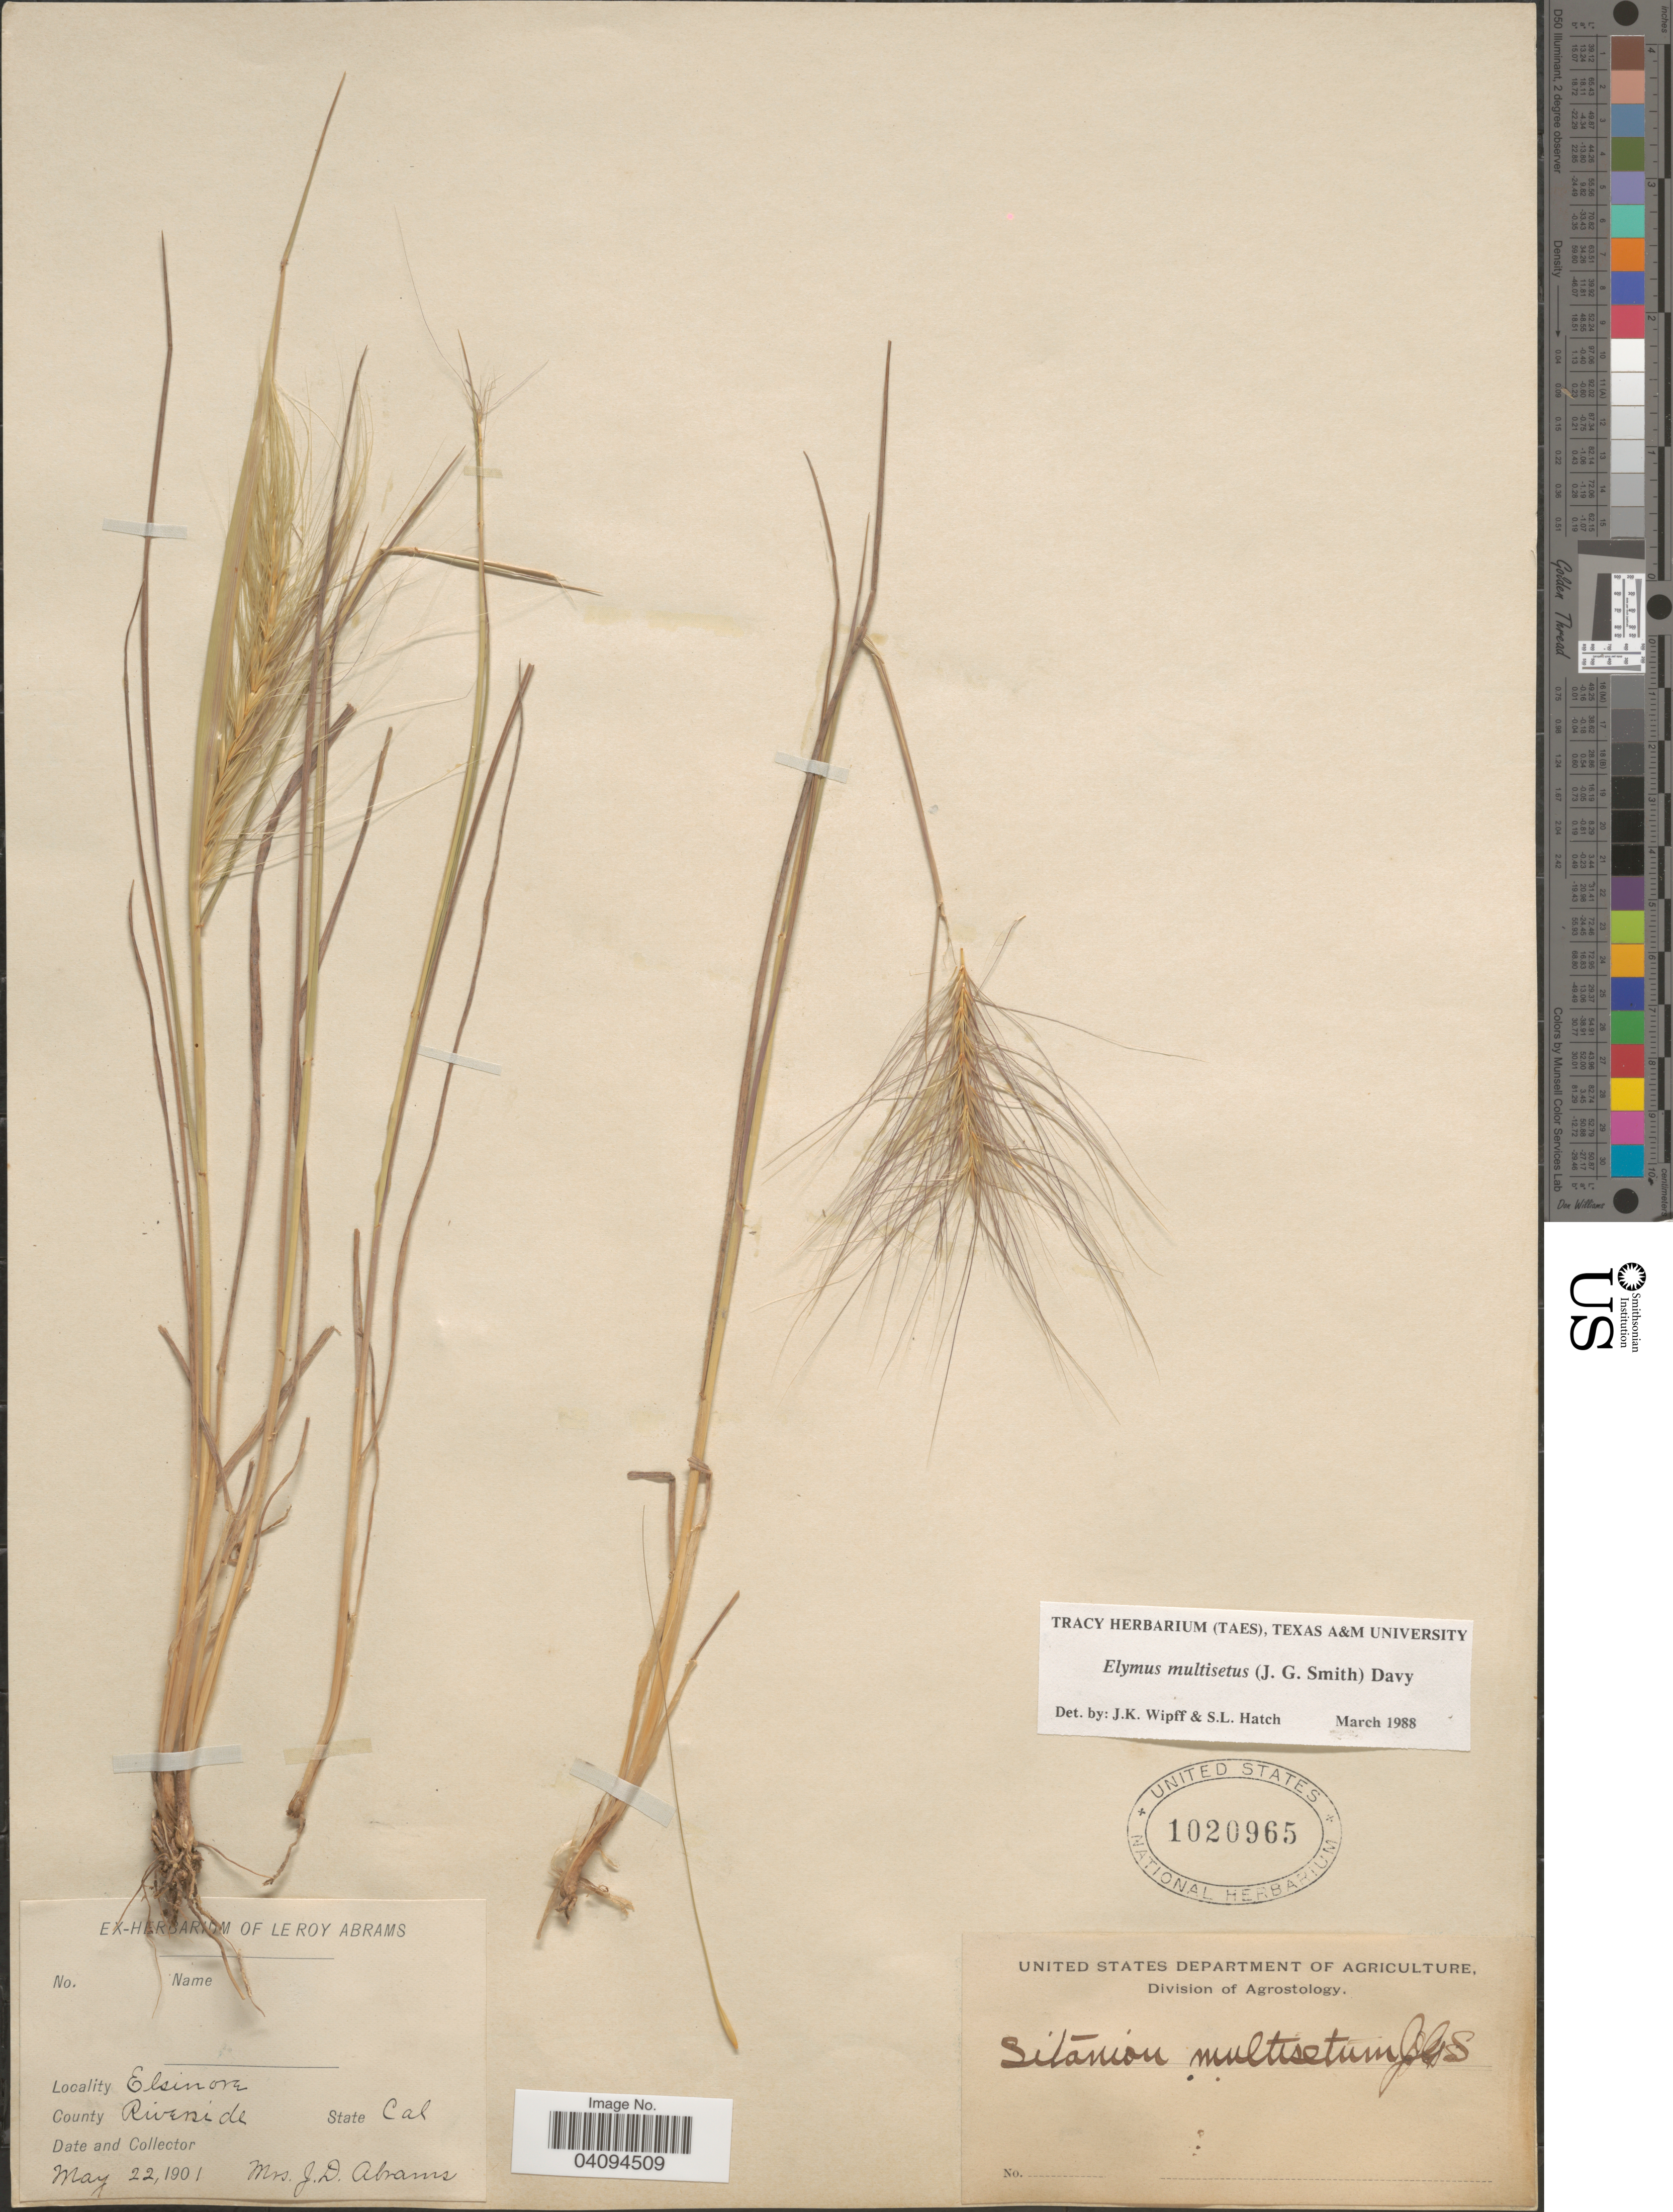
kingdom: Plantae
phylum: Tracheophyta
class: Liliopsida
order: Poales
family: Poaceae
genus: Elymus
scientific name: Elymus multisetus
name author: (J.G. Sm.) Burtt Davy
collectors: J. Abrams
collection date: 1901-05-22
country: United States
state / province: California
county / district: Riverside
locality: Elsinore. County Riverside.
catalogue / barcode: US 1020965